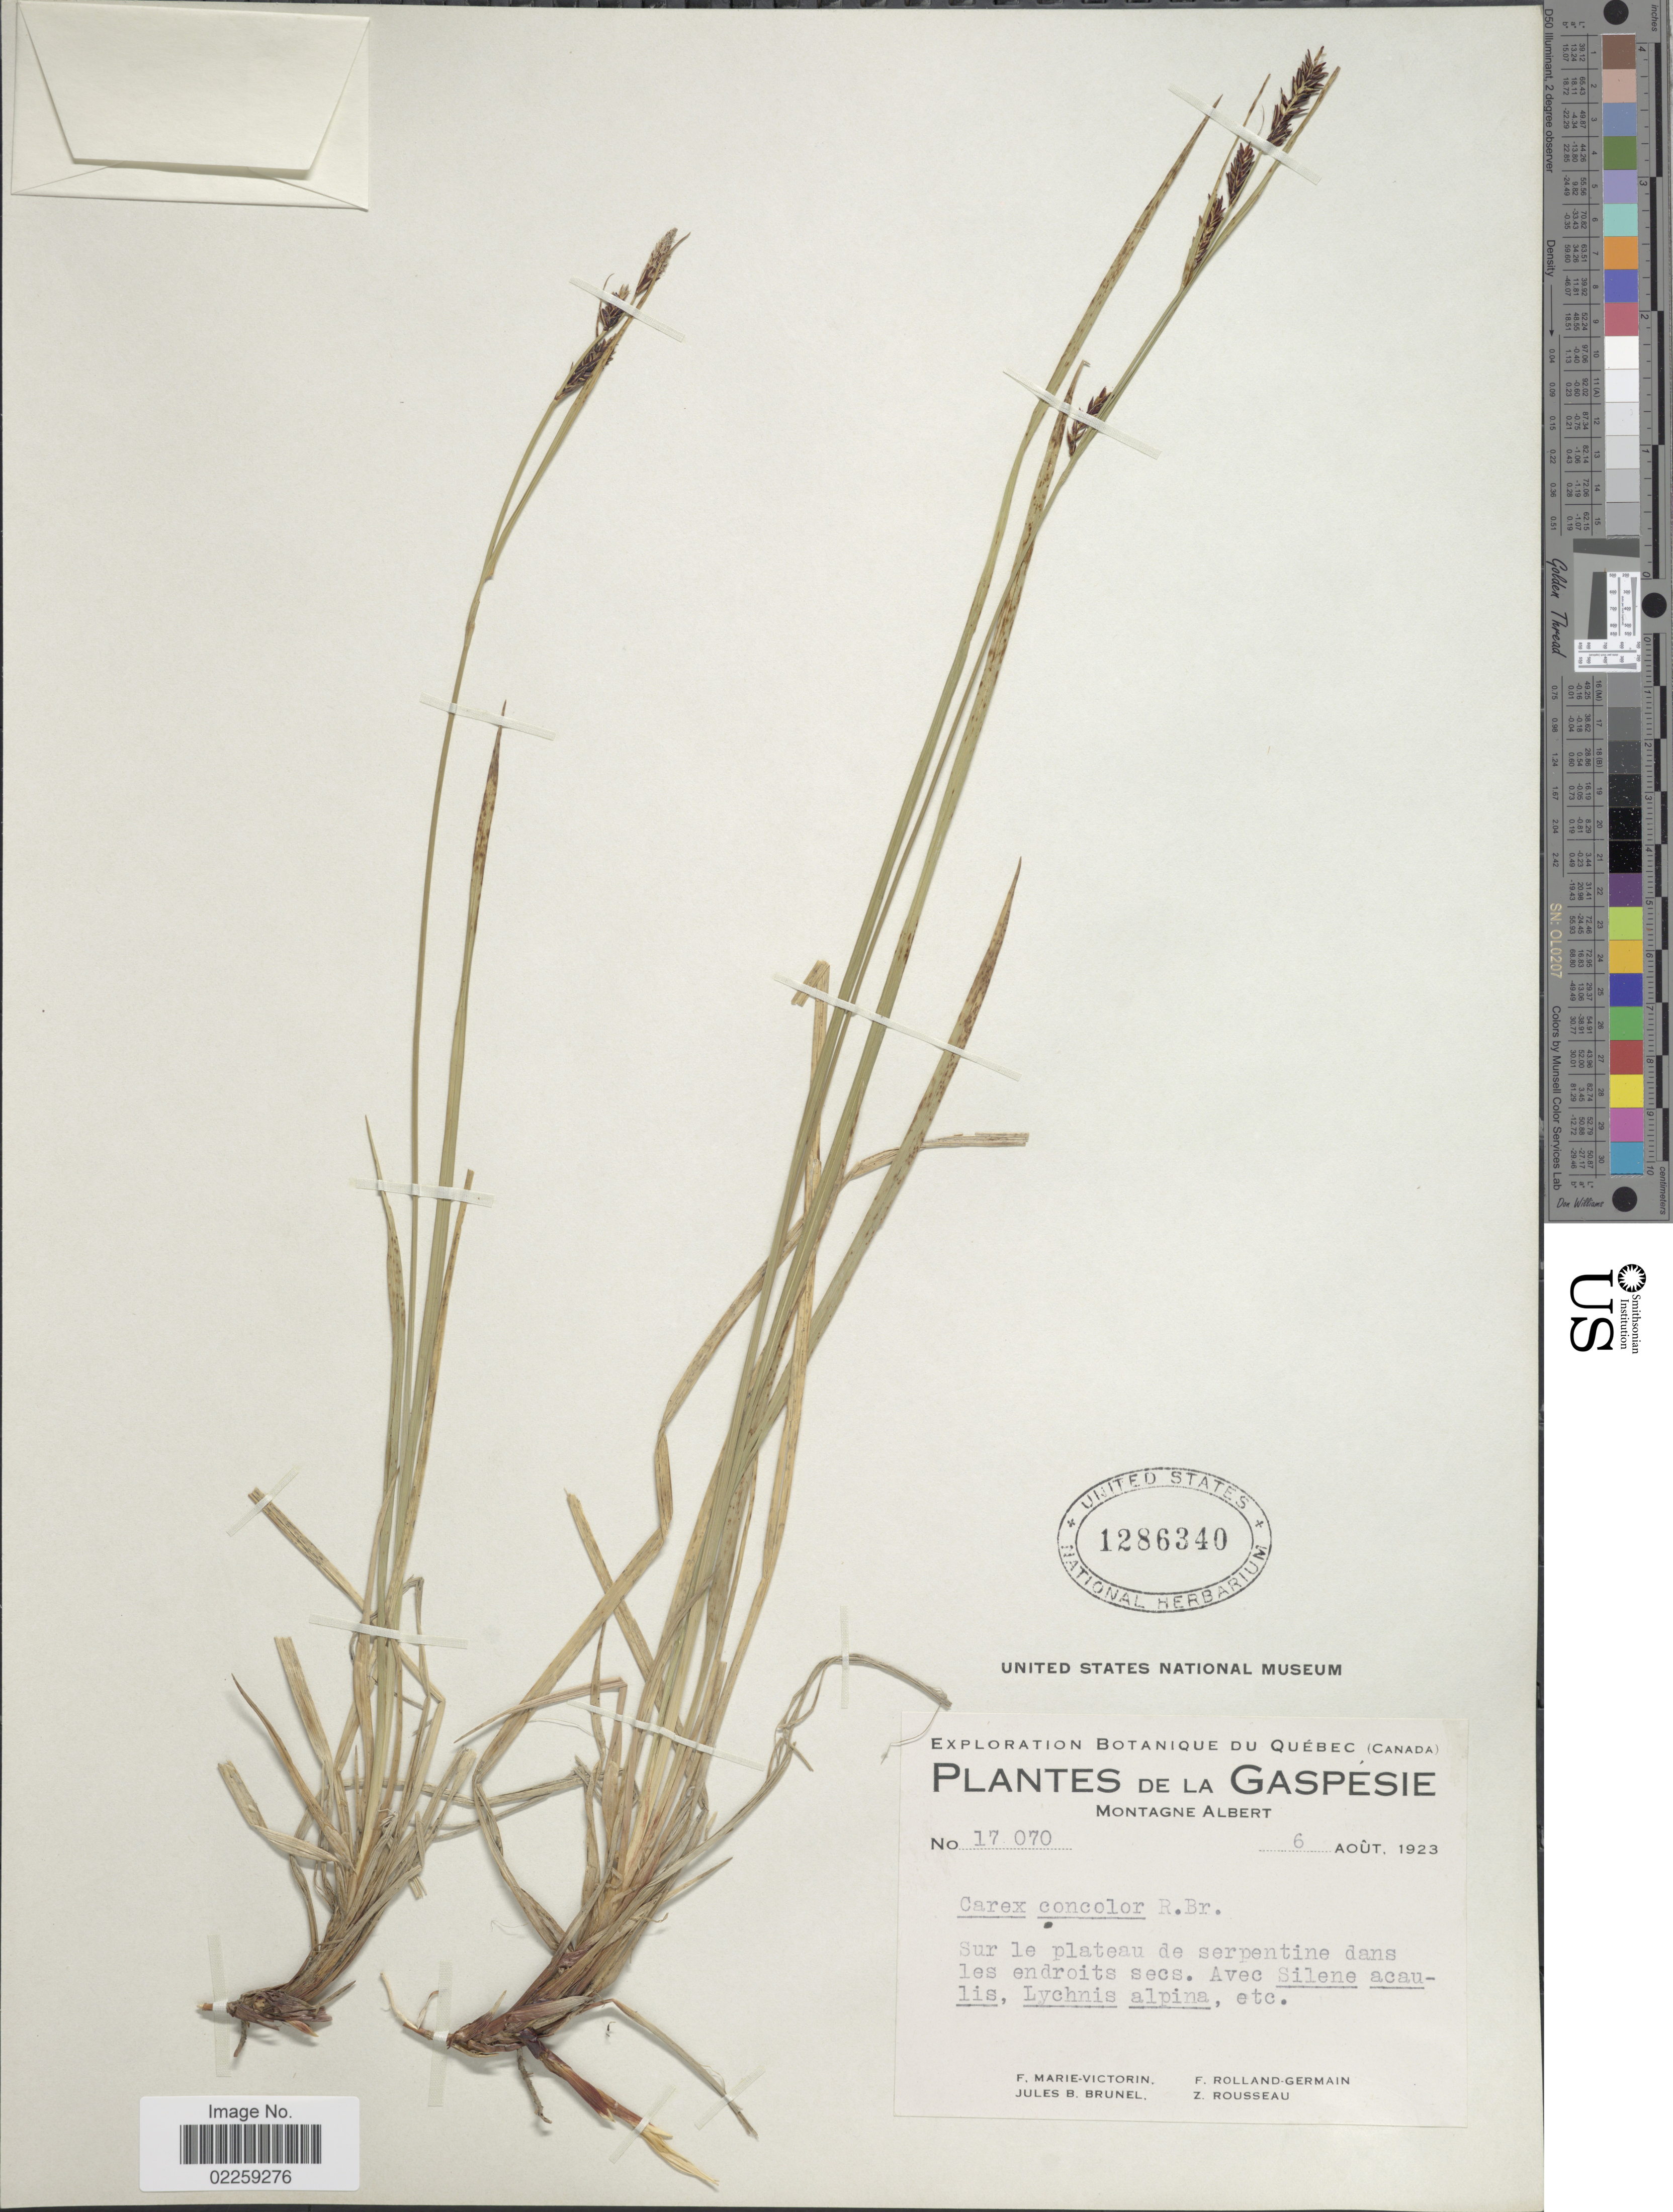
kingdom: Plantae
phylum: Tracheophyta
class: Liliopsida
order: Poales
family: Cyperaceae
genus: Carex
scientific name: Carex bigelowii subsp. bigelowii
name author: Torr. ex Schwein.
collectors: F. Marie-Victorin, J. Brunel, Rolland-Germain & Z. Rousseau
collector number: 17070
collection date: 1923-08-06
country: Canada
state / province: Quebec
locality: De la Gaspesie, Montagne Albert, Sur le plateau de serpentine dans les endroits secs.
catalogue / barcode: US 1286340